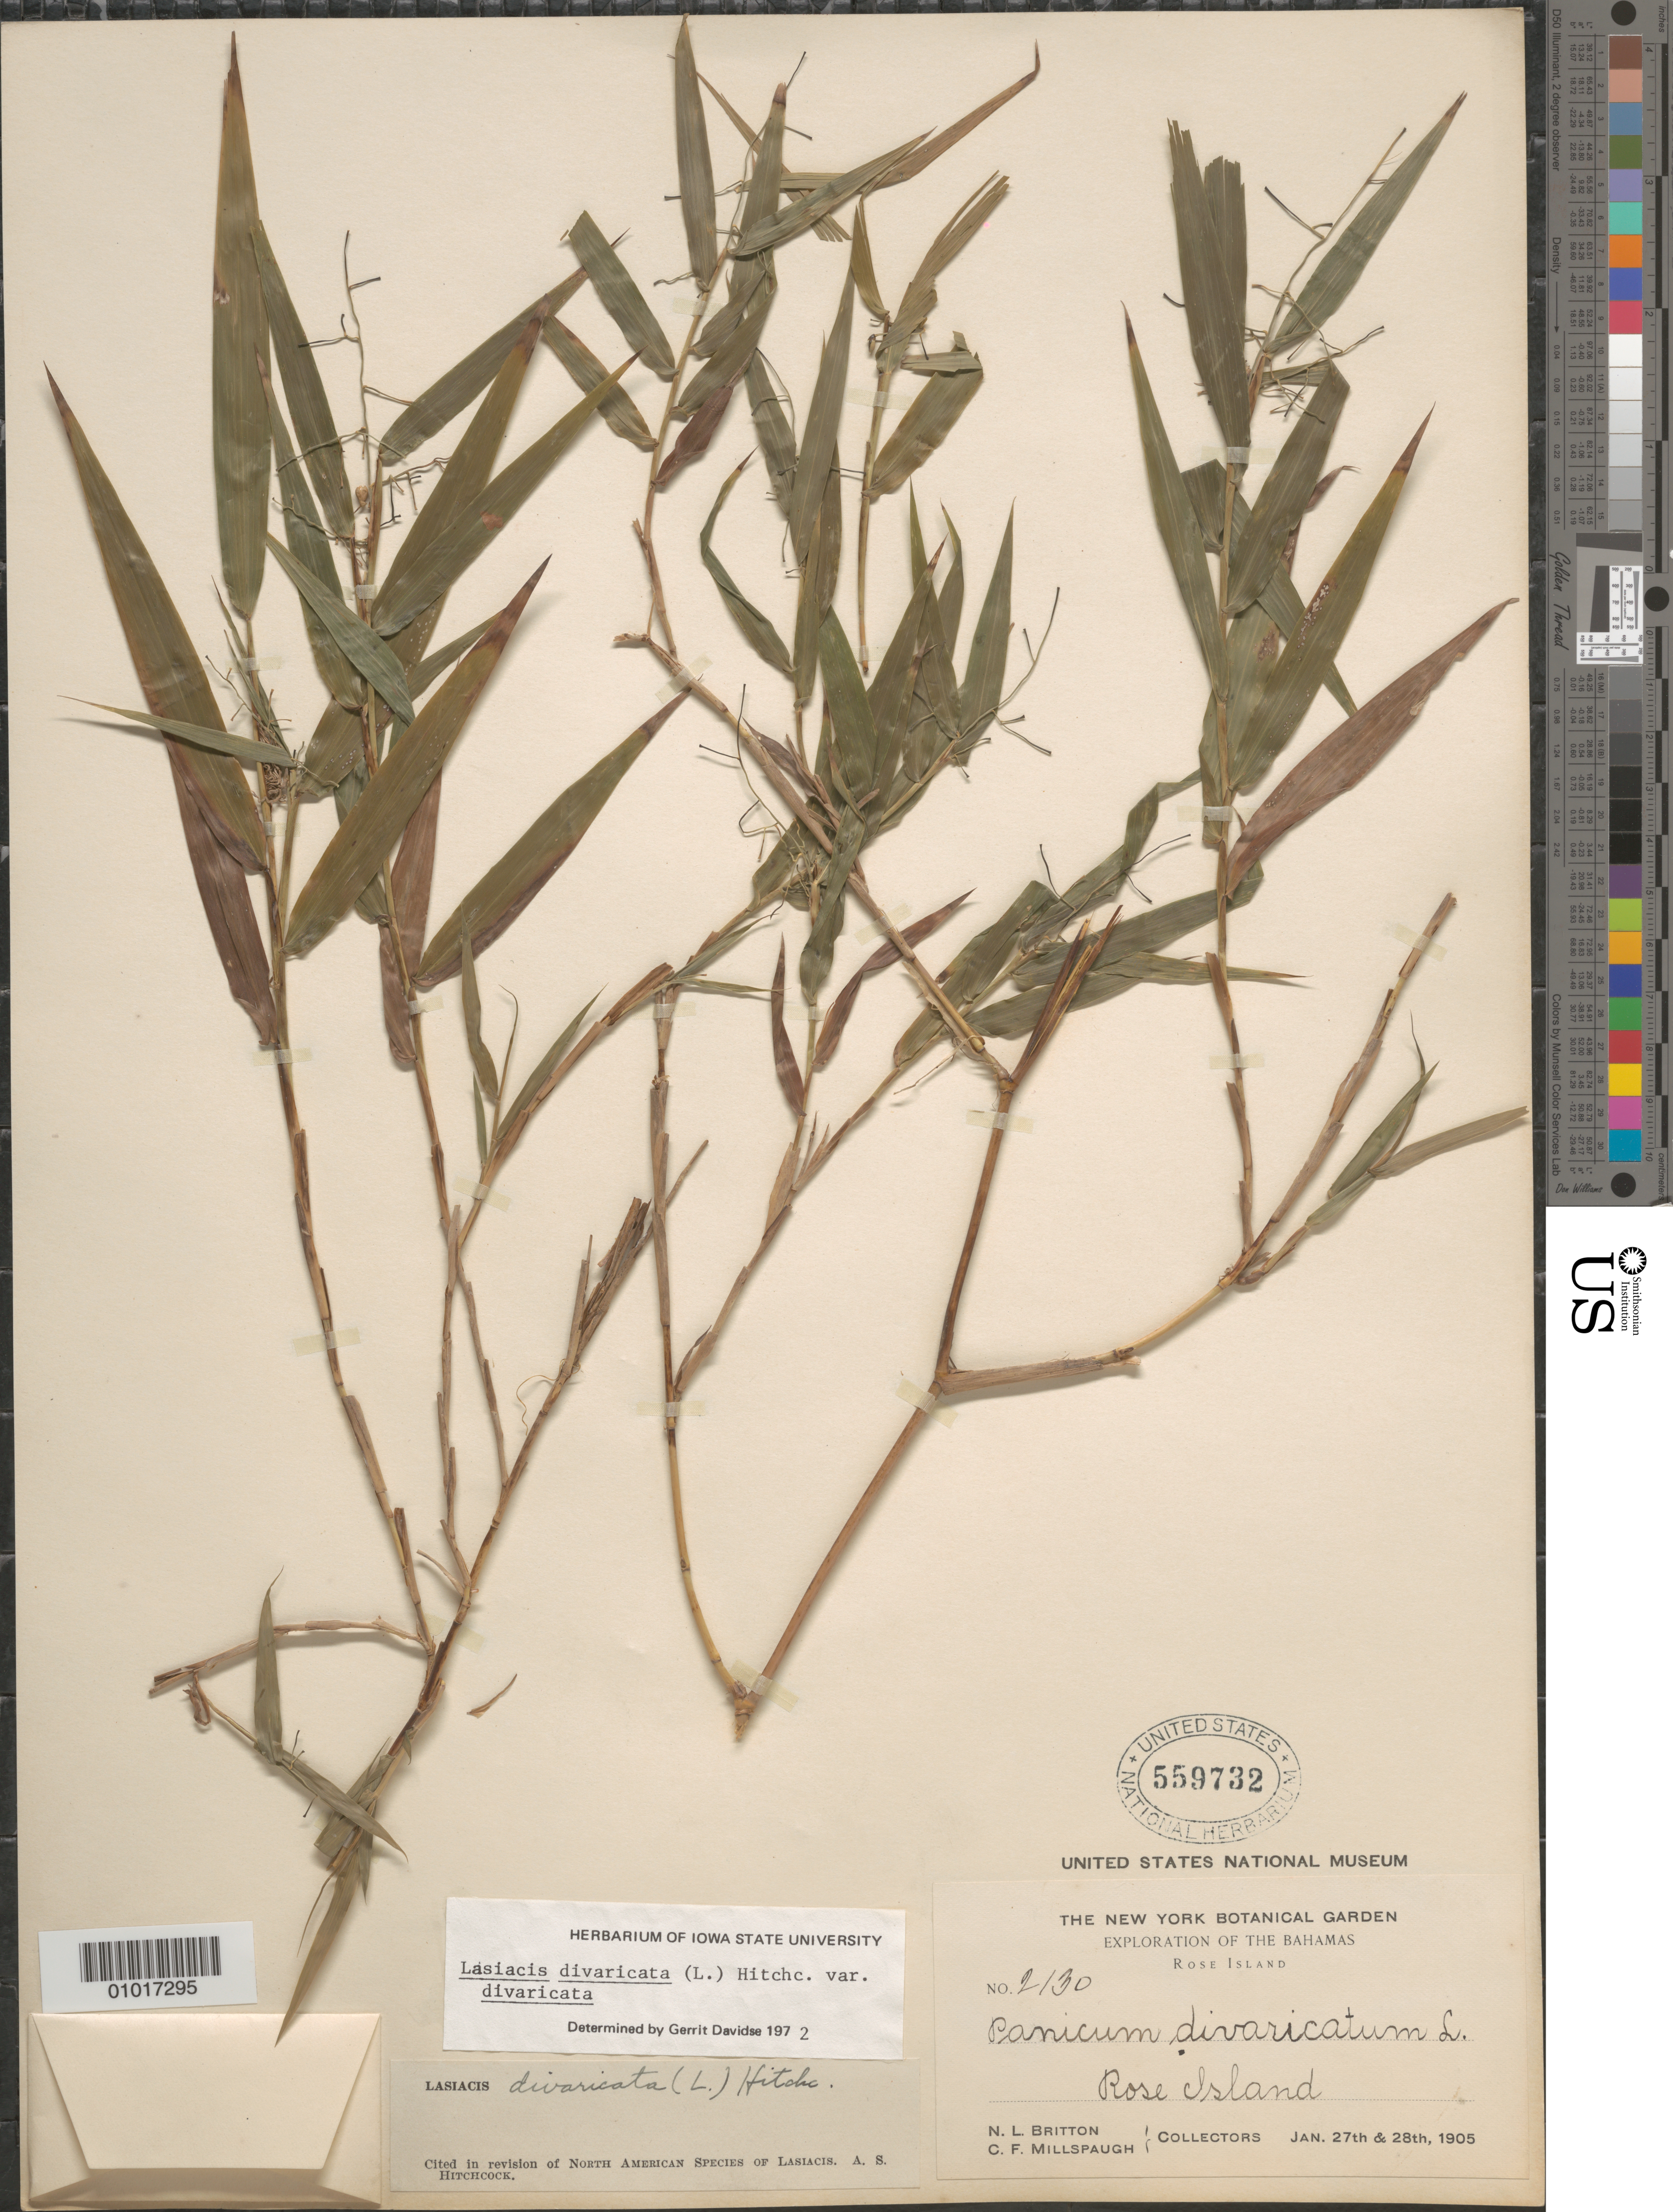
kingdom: Plantae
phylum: Tracheophyta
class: Liliopsida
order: Poales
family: Poaceae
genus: Lasiacis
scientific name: Lasiacis divaricata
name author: (L.) Hitchc.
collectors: N. Britton & C. F. Millspaugh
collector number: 2130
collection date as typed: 27 Jan 1905 and 28 Jan 1905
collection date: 1905-01-27,1905-01-28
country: Bahamas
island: Rose I.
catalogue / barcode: US 559732